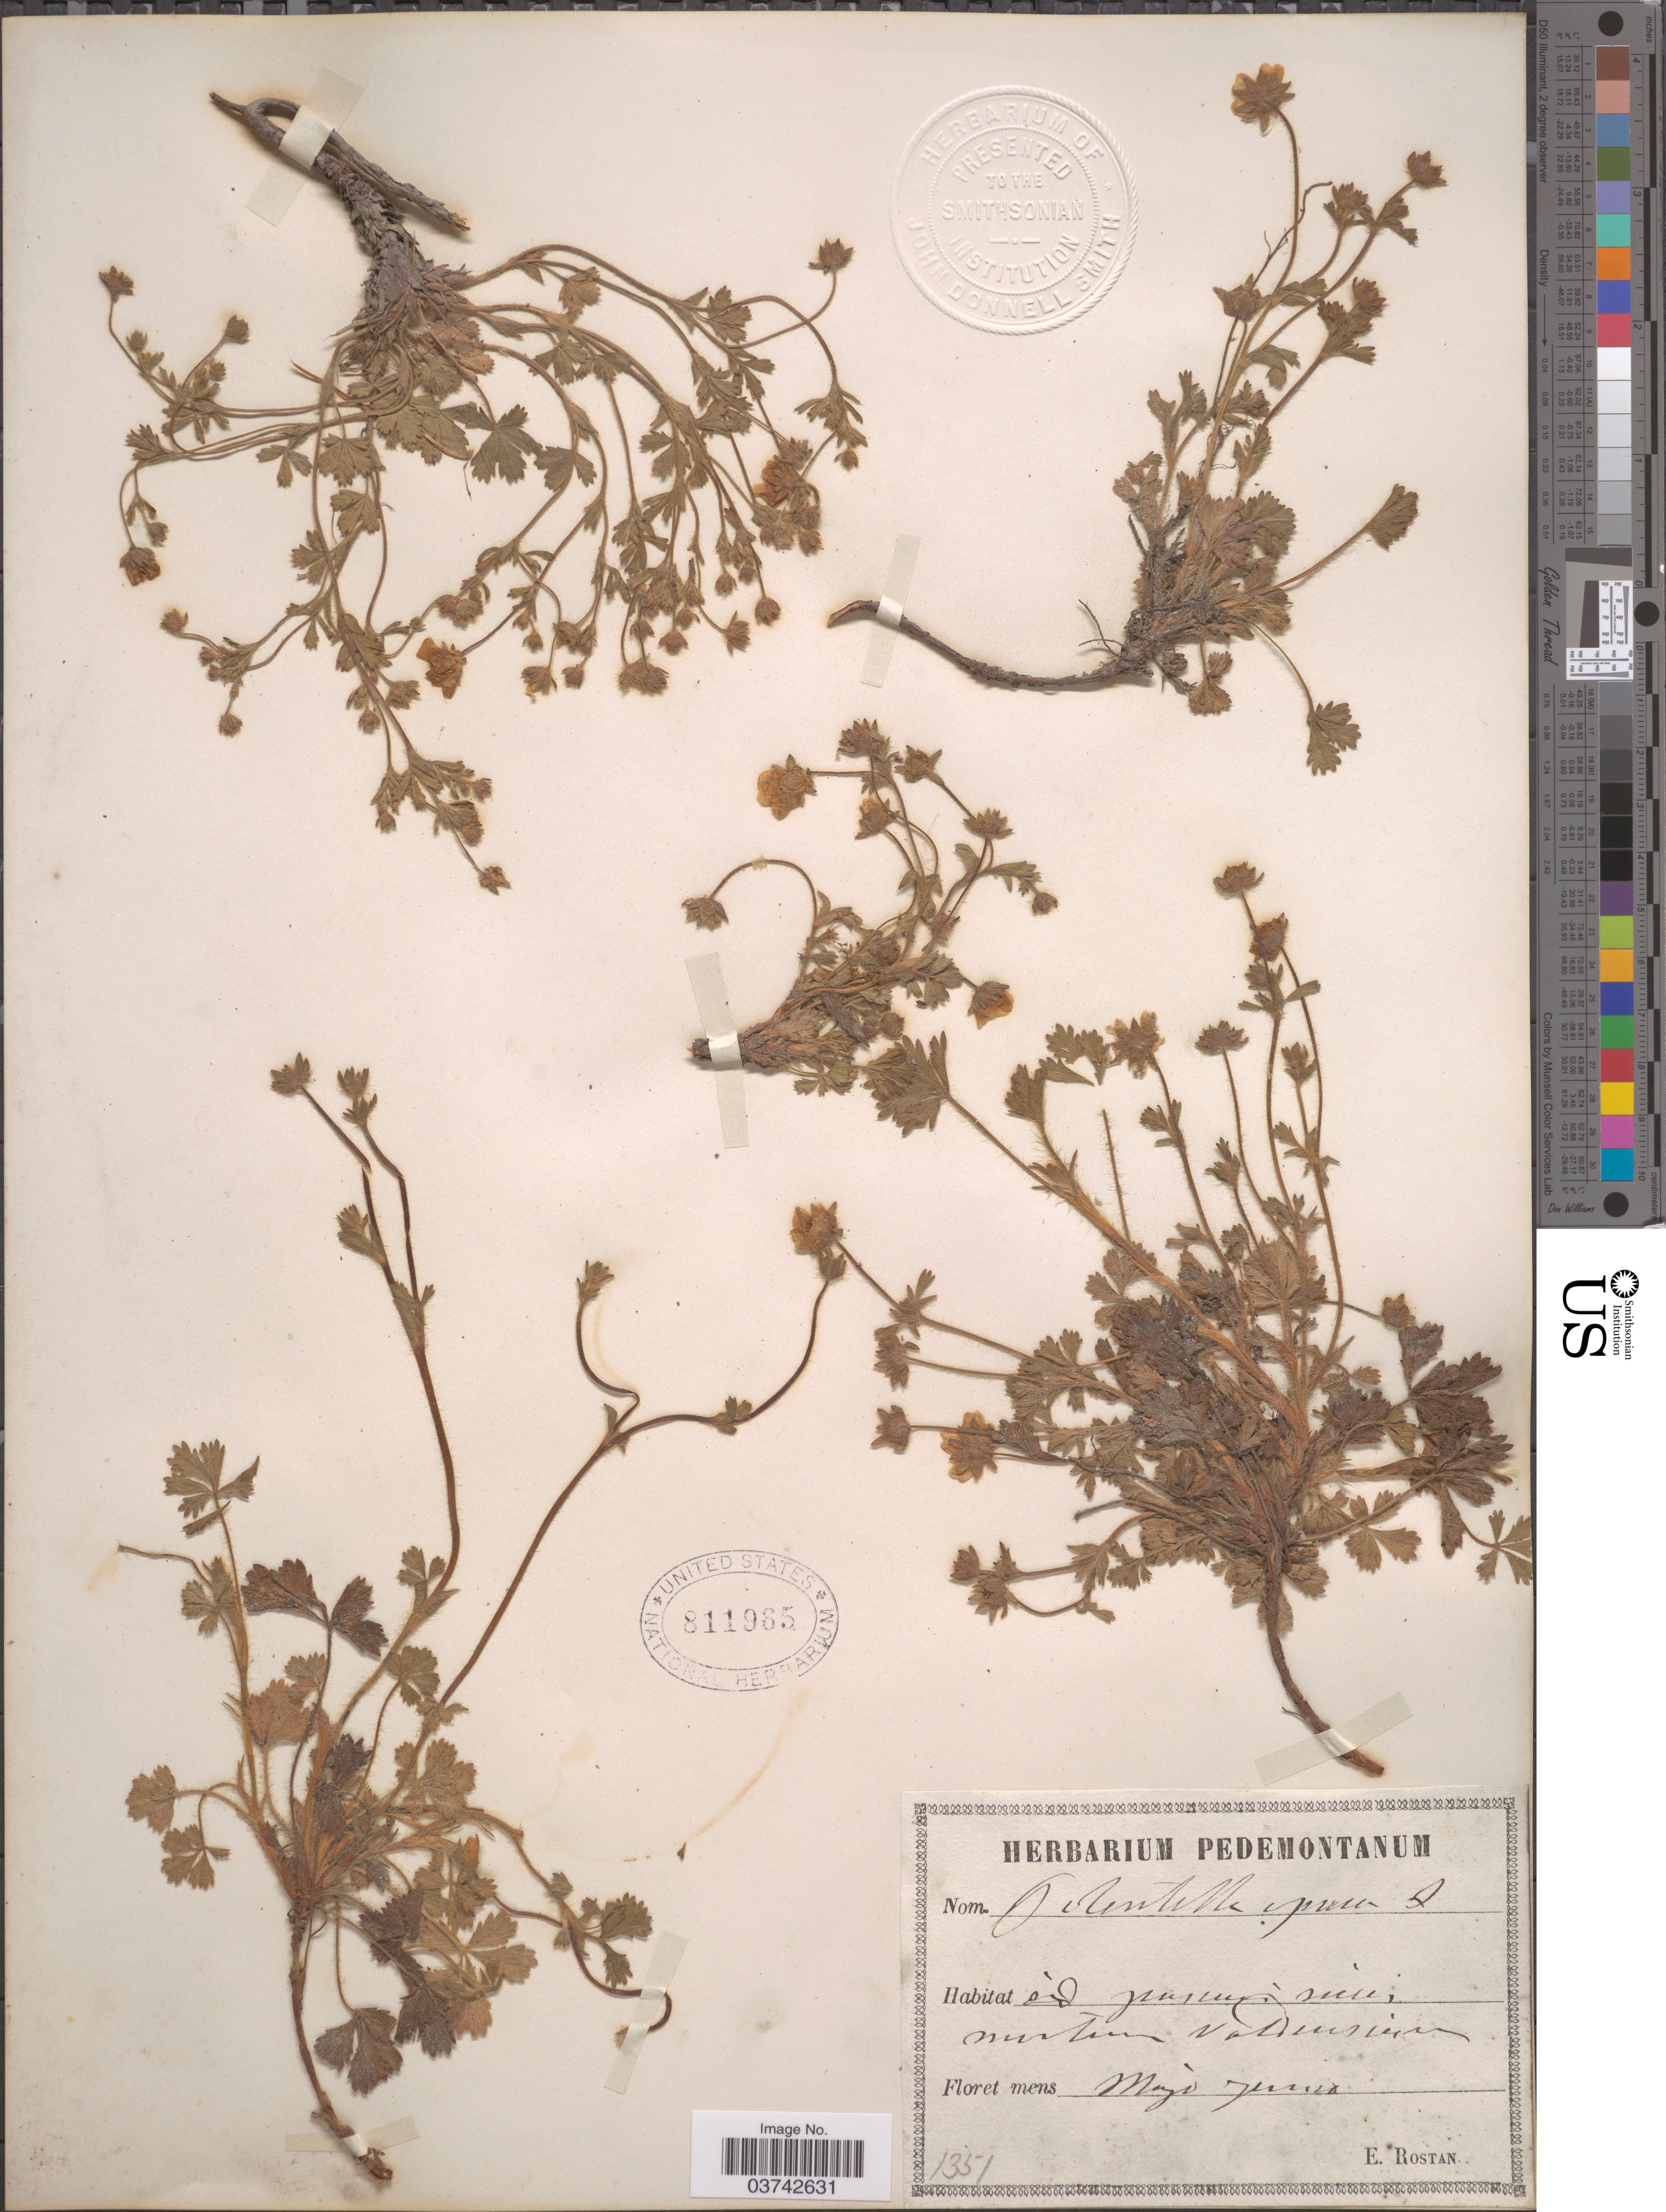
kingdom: Plantae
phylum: Tracheophyta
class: Magnoliopsida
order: Rosales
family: Rosaceae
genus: Potentilla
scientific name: Potentilla opaca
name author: L.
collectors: E. Rostan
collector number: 1351?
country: Italy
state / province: Piedmont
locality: Ad pascuis sicis montium Valusium. [interpreted]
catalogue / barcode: US 811965